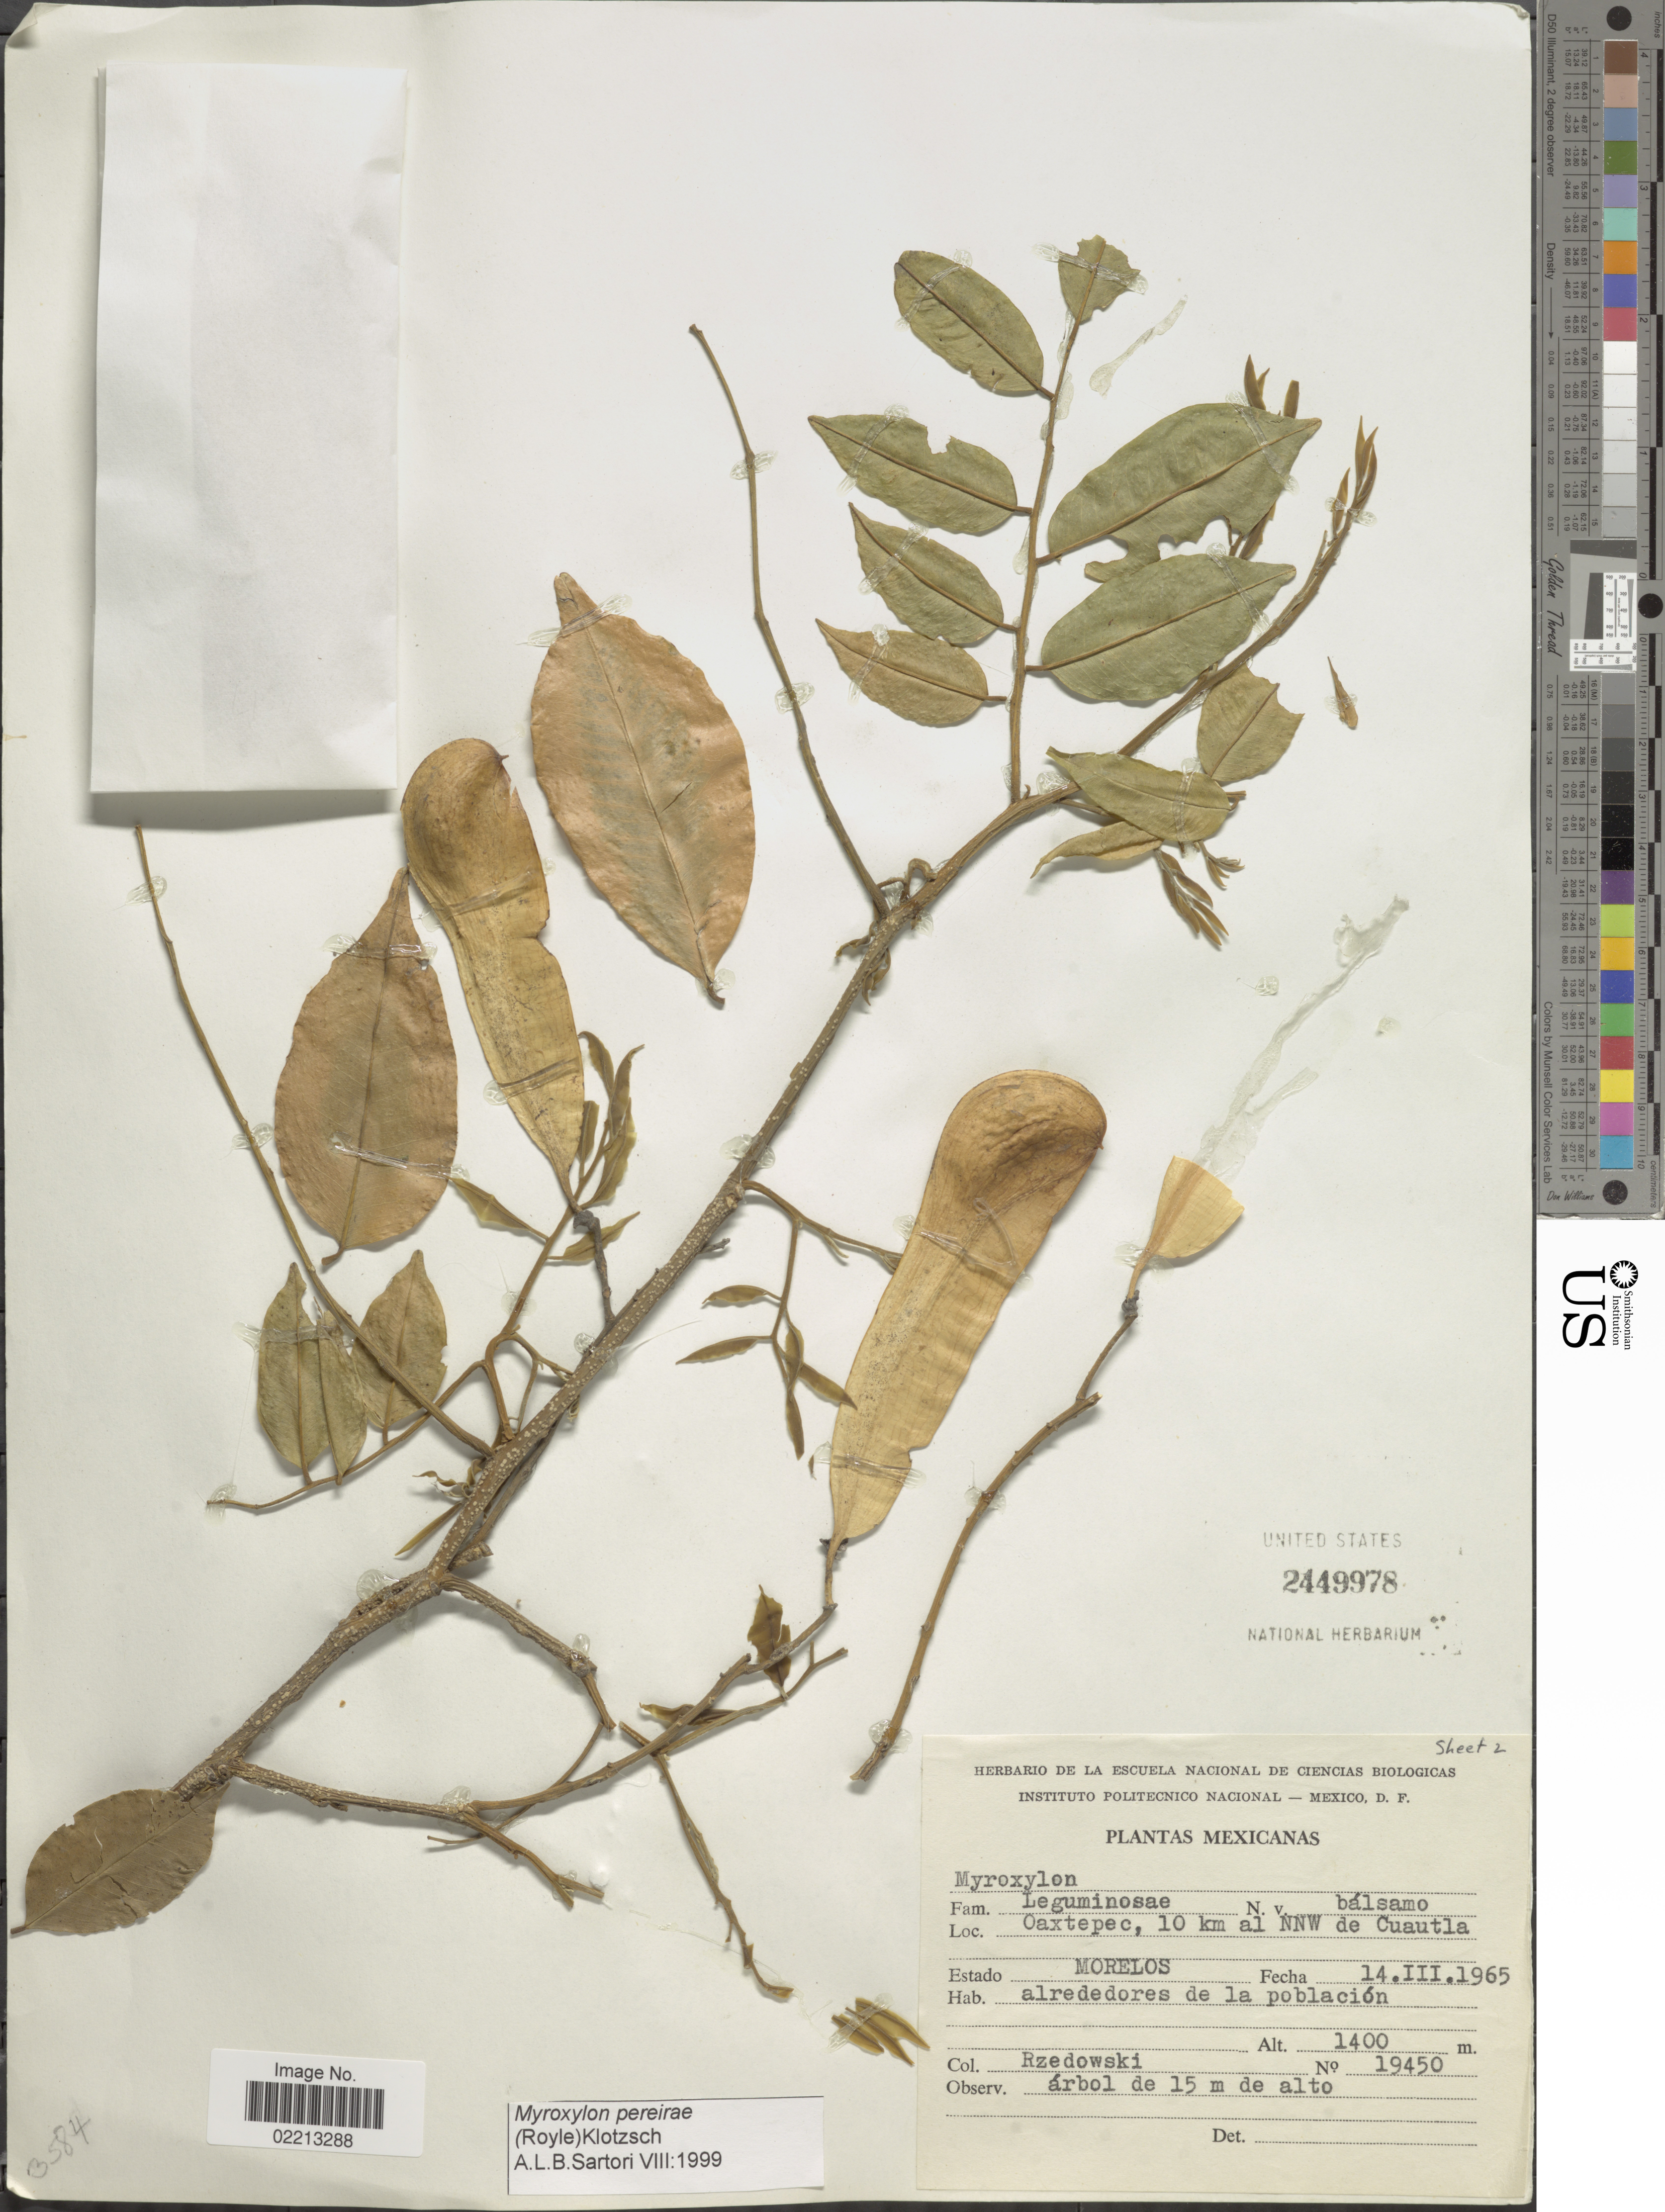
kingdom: Plantae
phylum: Tracheophyta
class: Magnoliopsida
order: Fabales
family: Fabaceae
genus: Myroxylon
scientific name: Myroxylon pereirae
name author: (Royle) Klotzsch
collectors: Rzedowski, --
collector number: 19450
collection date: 1965-03-14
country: Mexico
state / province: Morelos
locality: Oaxtepec, 10 km al NNW de Cuautla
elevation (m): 1400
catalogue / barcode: US 2449978